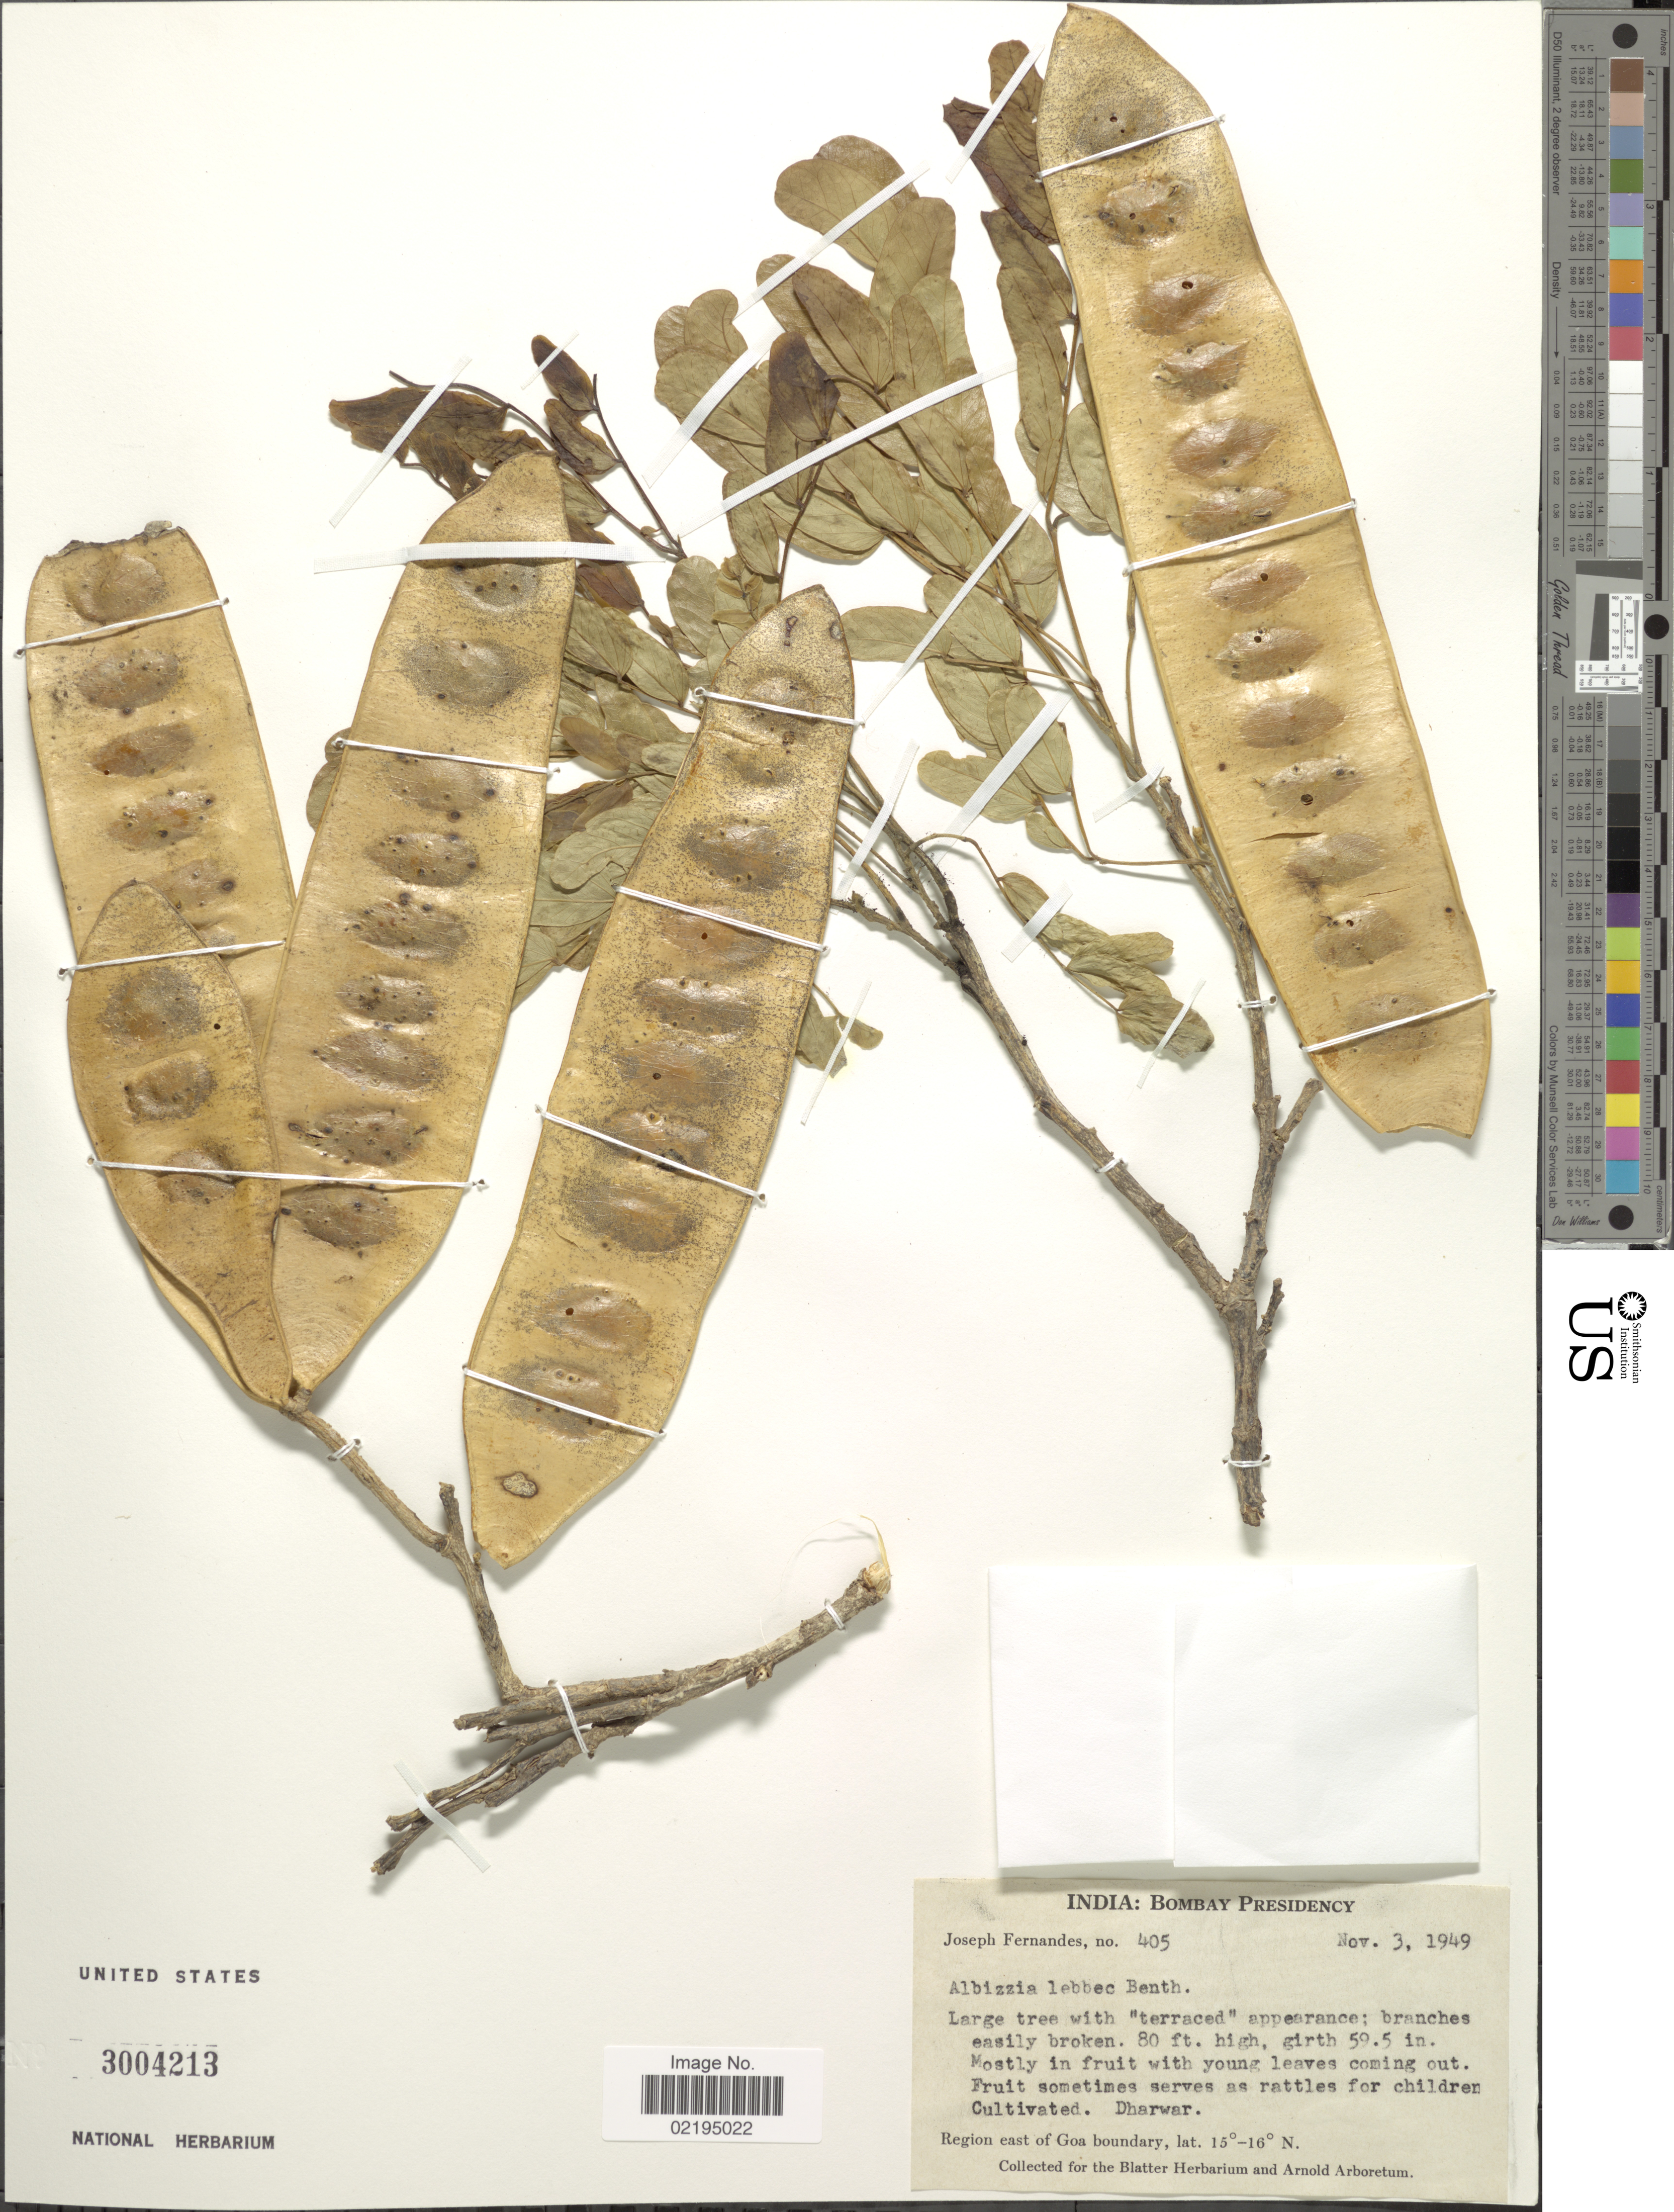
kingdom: Plantae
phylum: Tracheophyta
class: Magnoliopsida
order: Fabales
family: Fabaceae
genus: Albizia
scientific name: Albizia lebbeck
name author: (L.) Benth.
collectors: J. Fernandes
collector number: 405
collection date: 1949-11-03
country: India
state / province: Karnataka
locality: Bombay Presidency, cultivated, Dharwar, region east of Goa boundary.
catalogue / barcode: US 3004213